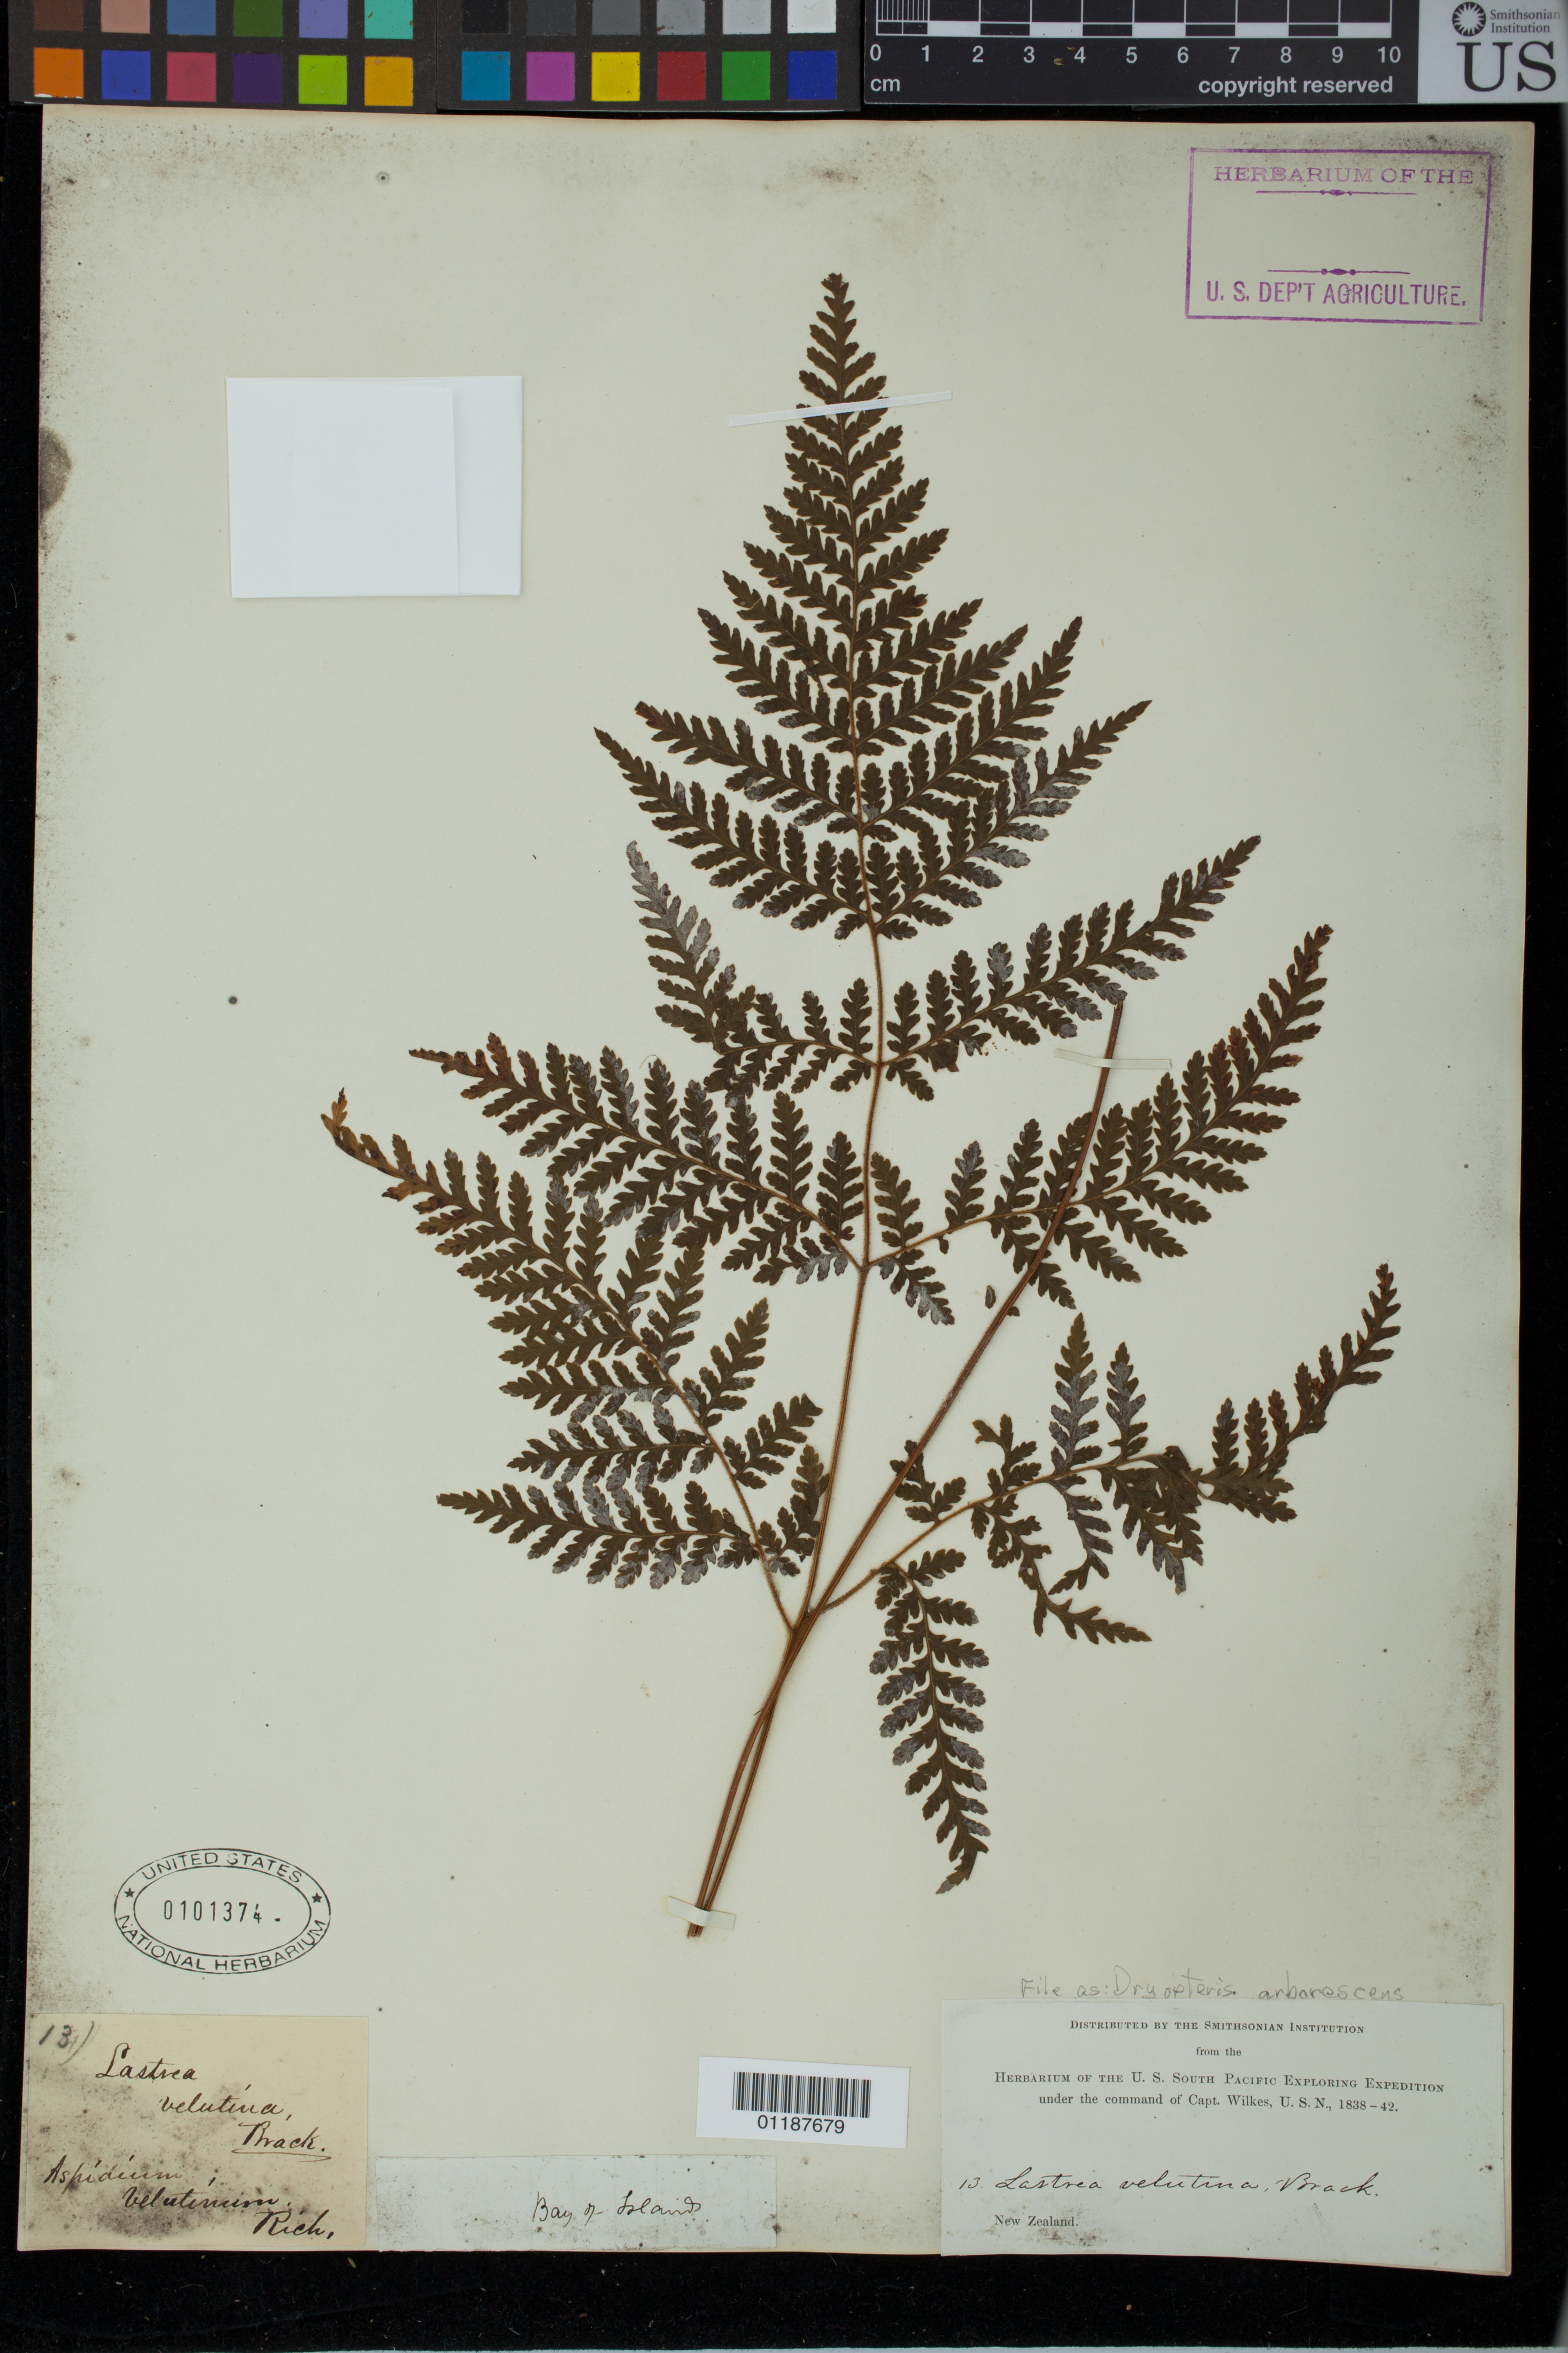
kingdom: Plantae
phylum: Tracheophyta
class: Polypodiopsida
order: Polypodiales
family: Dryopteridaceae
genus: Dryopteris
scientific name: Dryopteris arborescens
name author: Kuntze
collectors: Wilkes Explor. Exped.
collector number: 13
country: New Zealand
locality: Bay of Islands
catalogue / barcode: US 101374